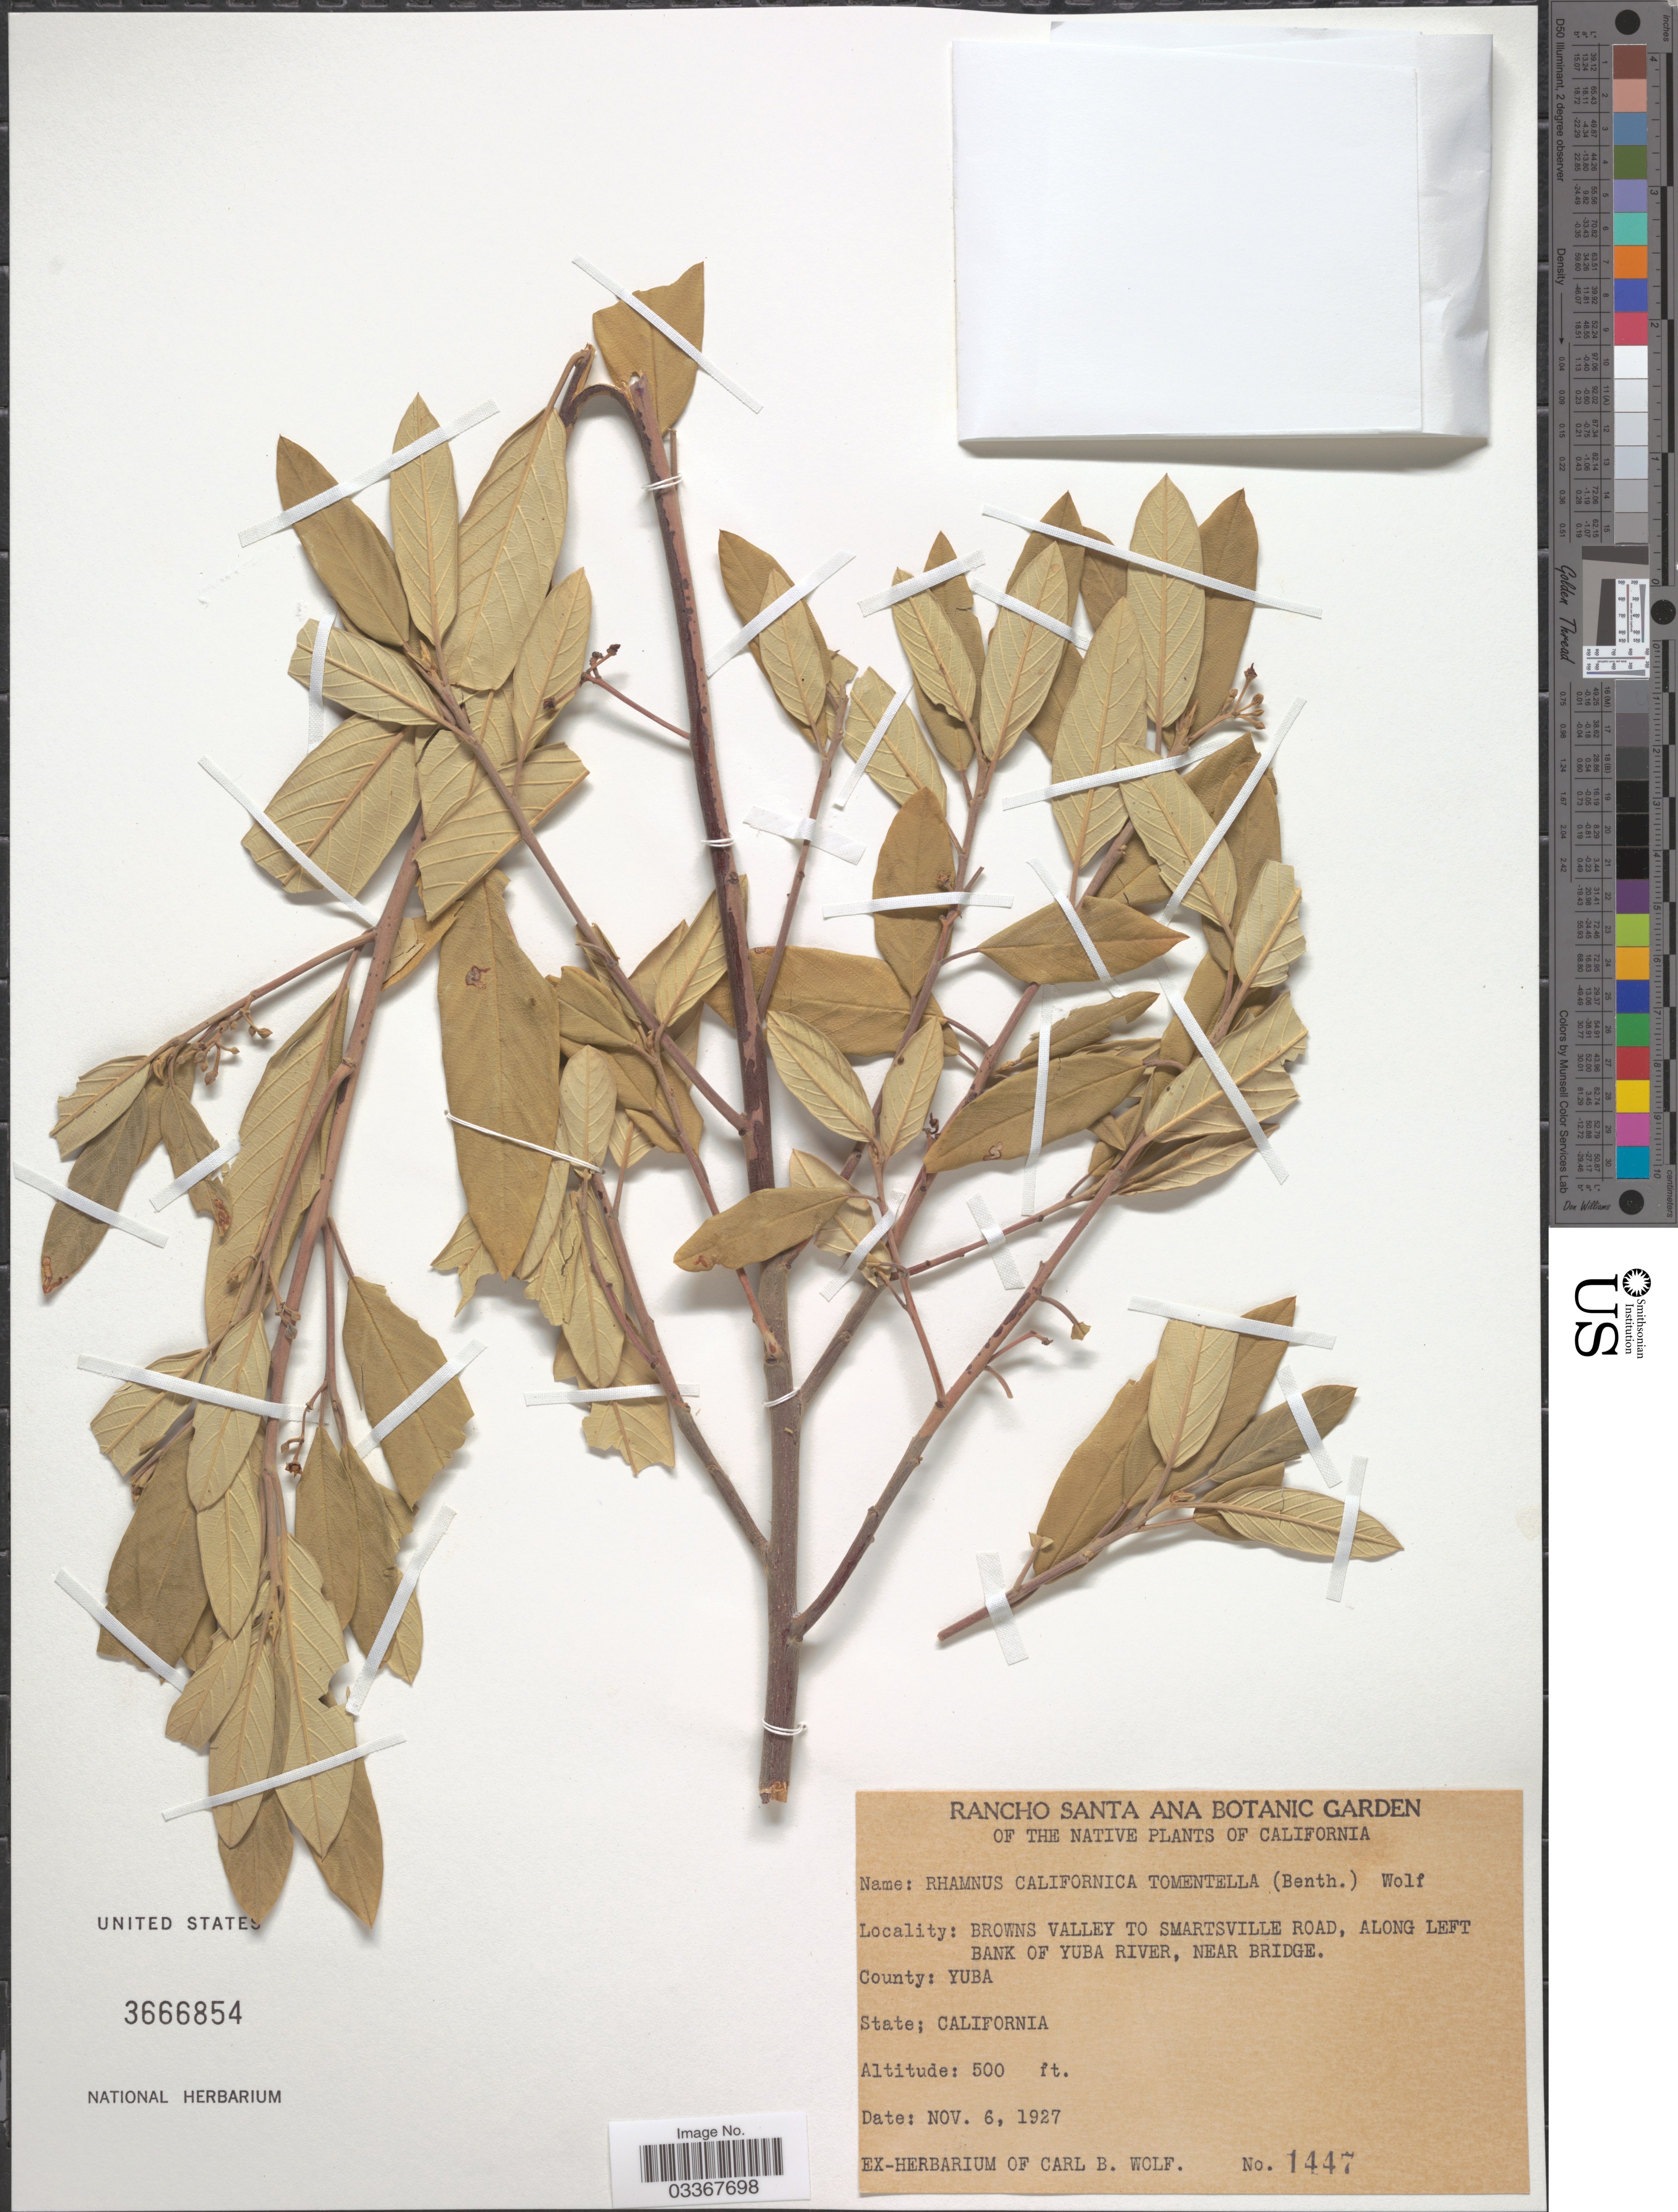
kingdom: Plantae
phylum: Tracheophyta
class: Magnoliopsida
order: Rosales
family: Rhamnaceae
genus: Frangula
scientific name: Frangula californica subsp. tomentella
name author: (Benth.) Kartesz & Gandhi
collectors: ex herb. Carl B. Wolf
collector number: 1447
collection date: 1927-11-06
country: United States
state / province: California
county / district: Yuba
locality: Browns Valley to Smartsville road, along left bank of Yuba River, near bridge, County: Yuba.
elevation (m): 152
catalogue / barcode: US 3666854